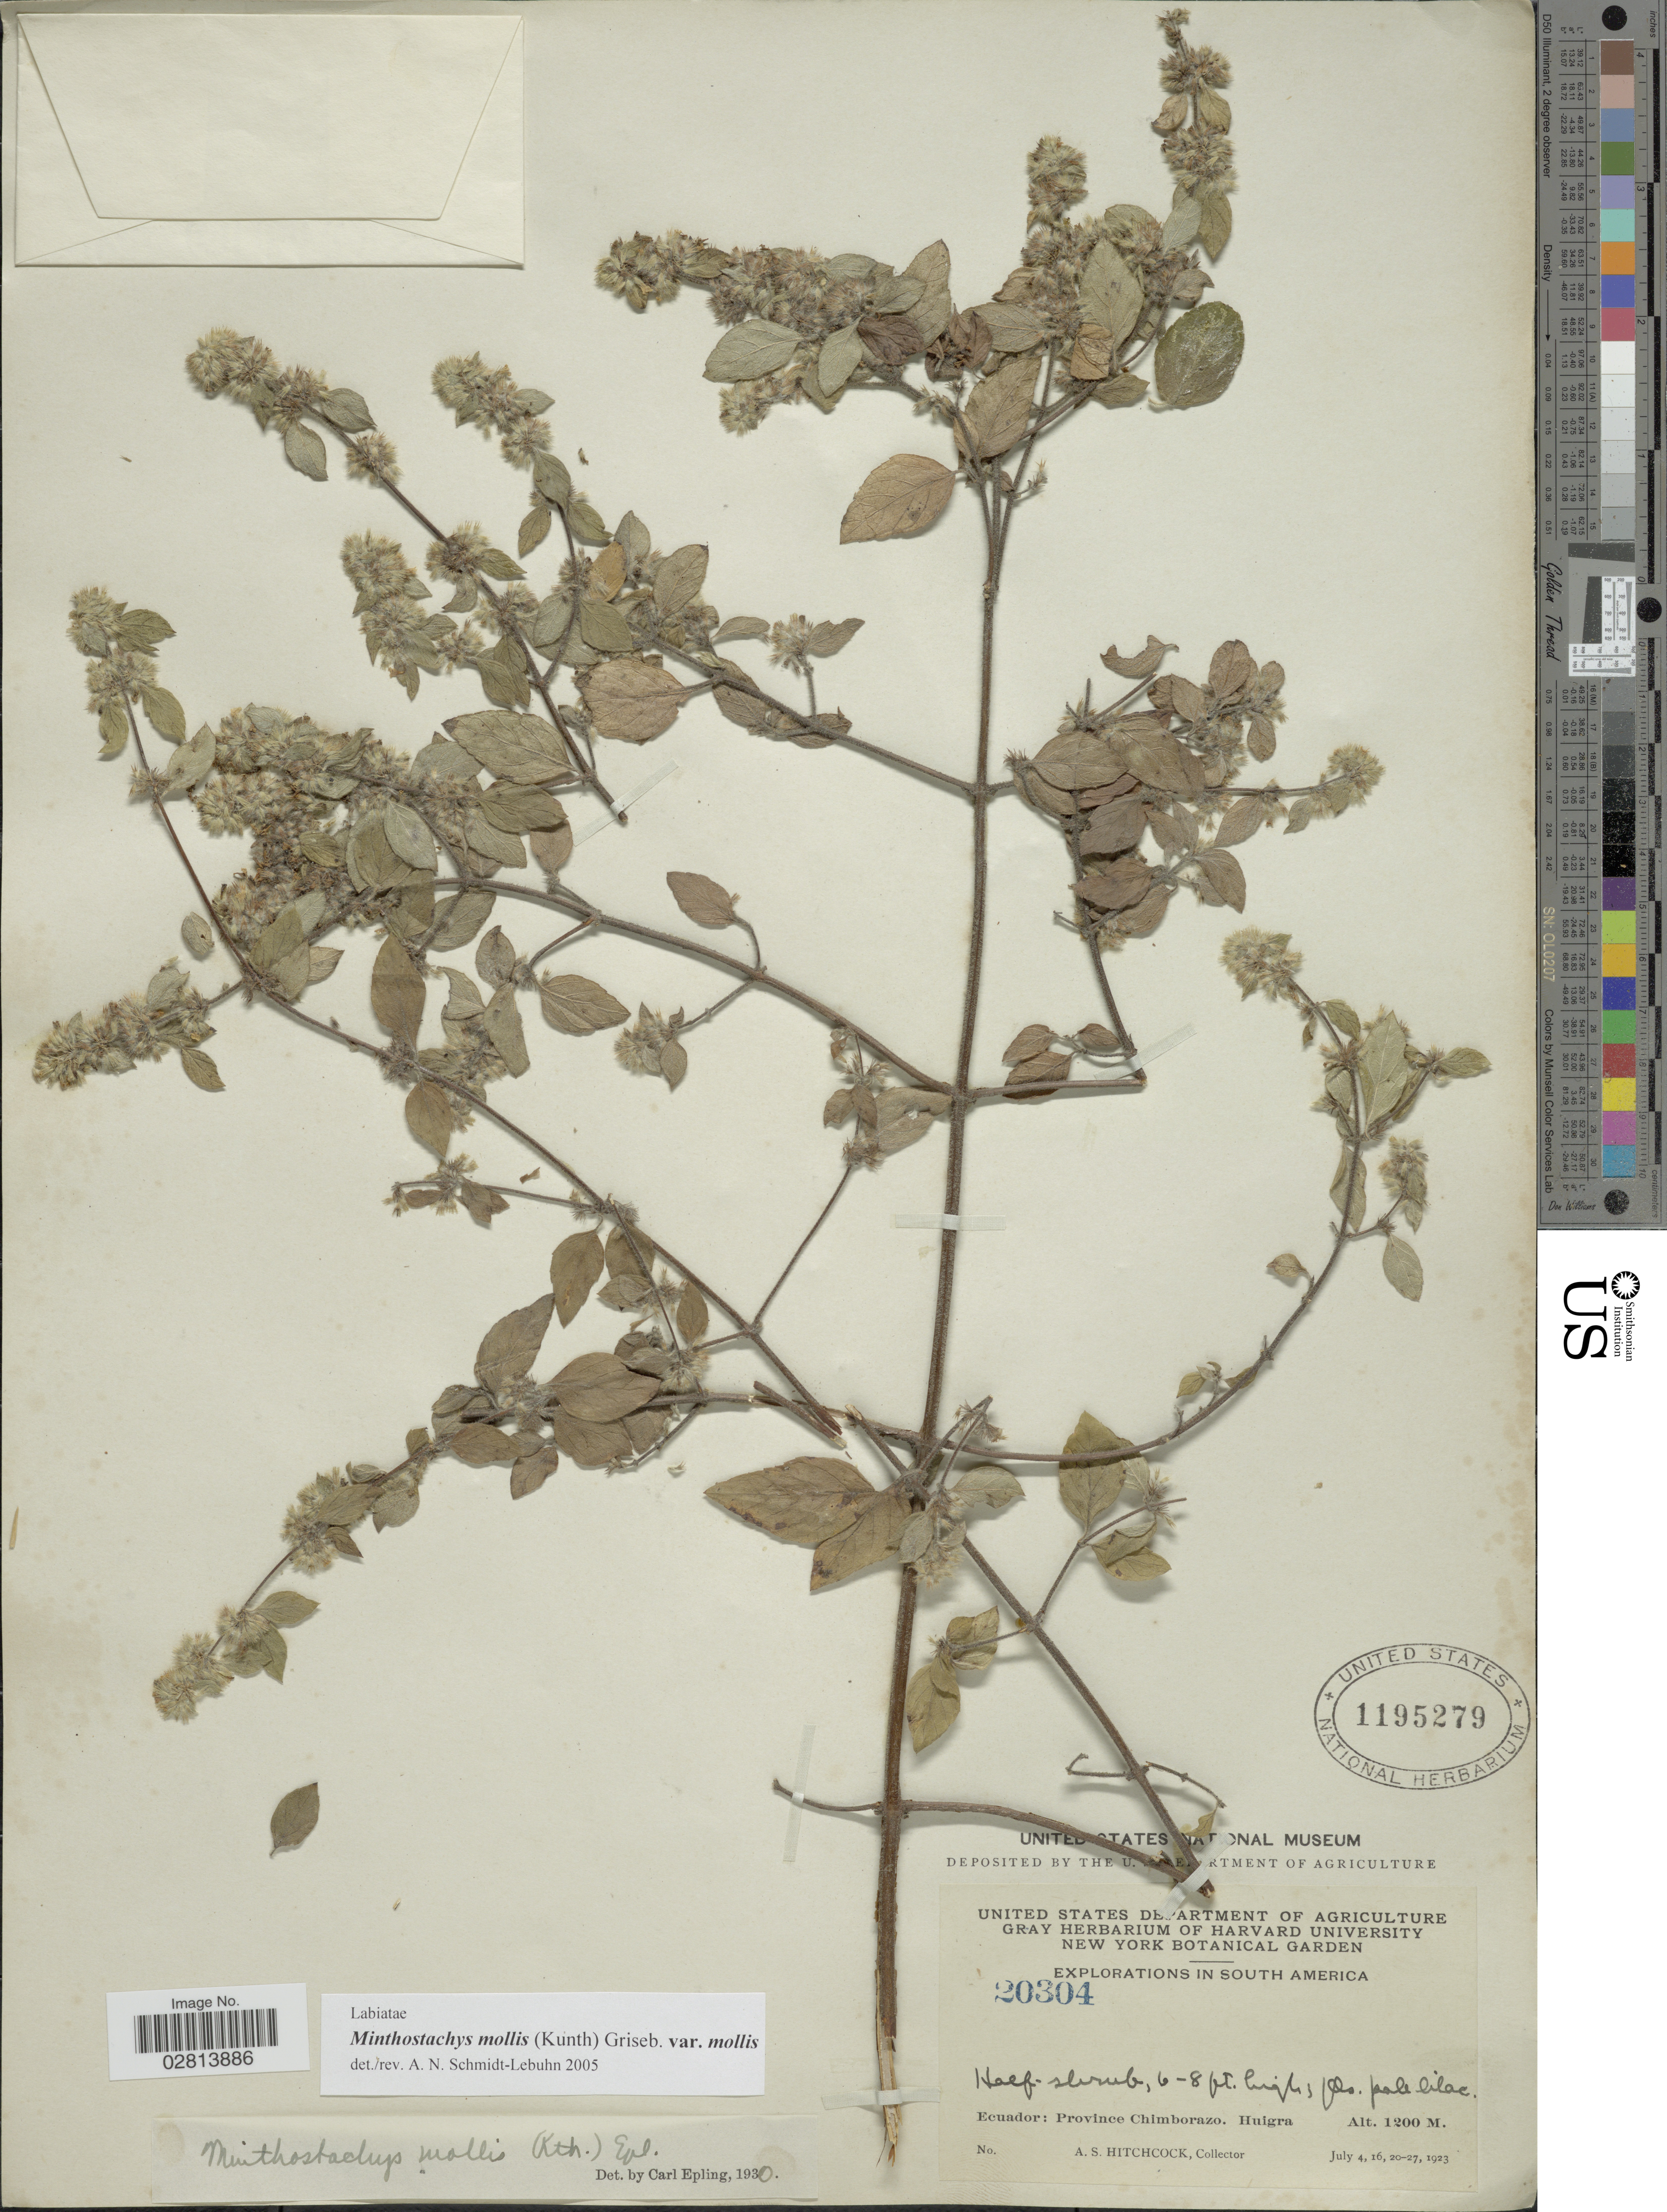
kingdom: Plantae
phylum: Tracheophyta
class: Magnoliopsida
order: Lamiales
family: Lamiaceae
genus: Minthostachys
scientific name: Minthostachys mollis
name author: (Kunth) Griseb.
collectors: A. S. Hitchcock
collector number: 20304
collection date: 1923-07-04/1923-07-27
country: Ecuador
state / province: Chimborazo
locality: Province Chimborazo. Huigra.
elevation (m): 1200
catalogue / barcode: US 1195279